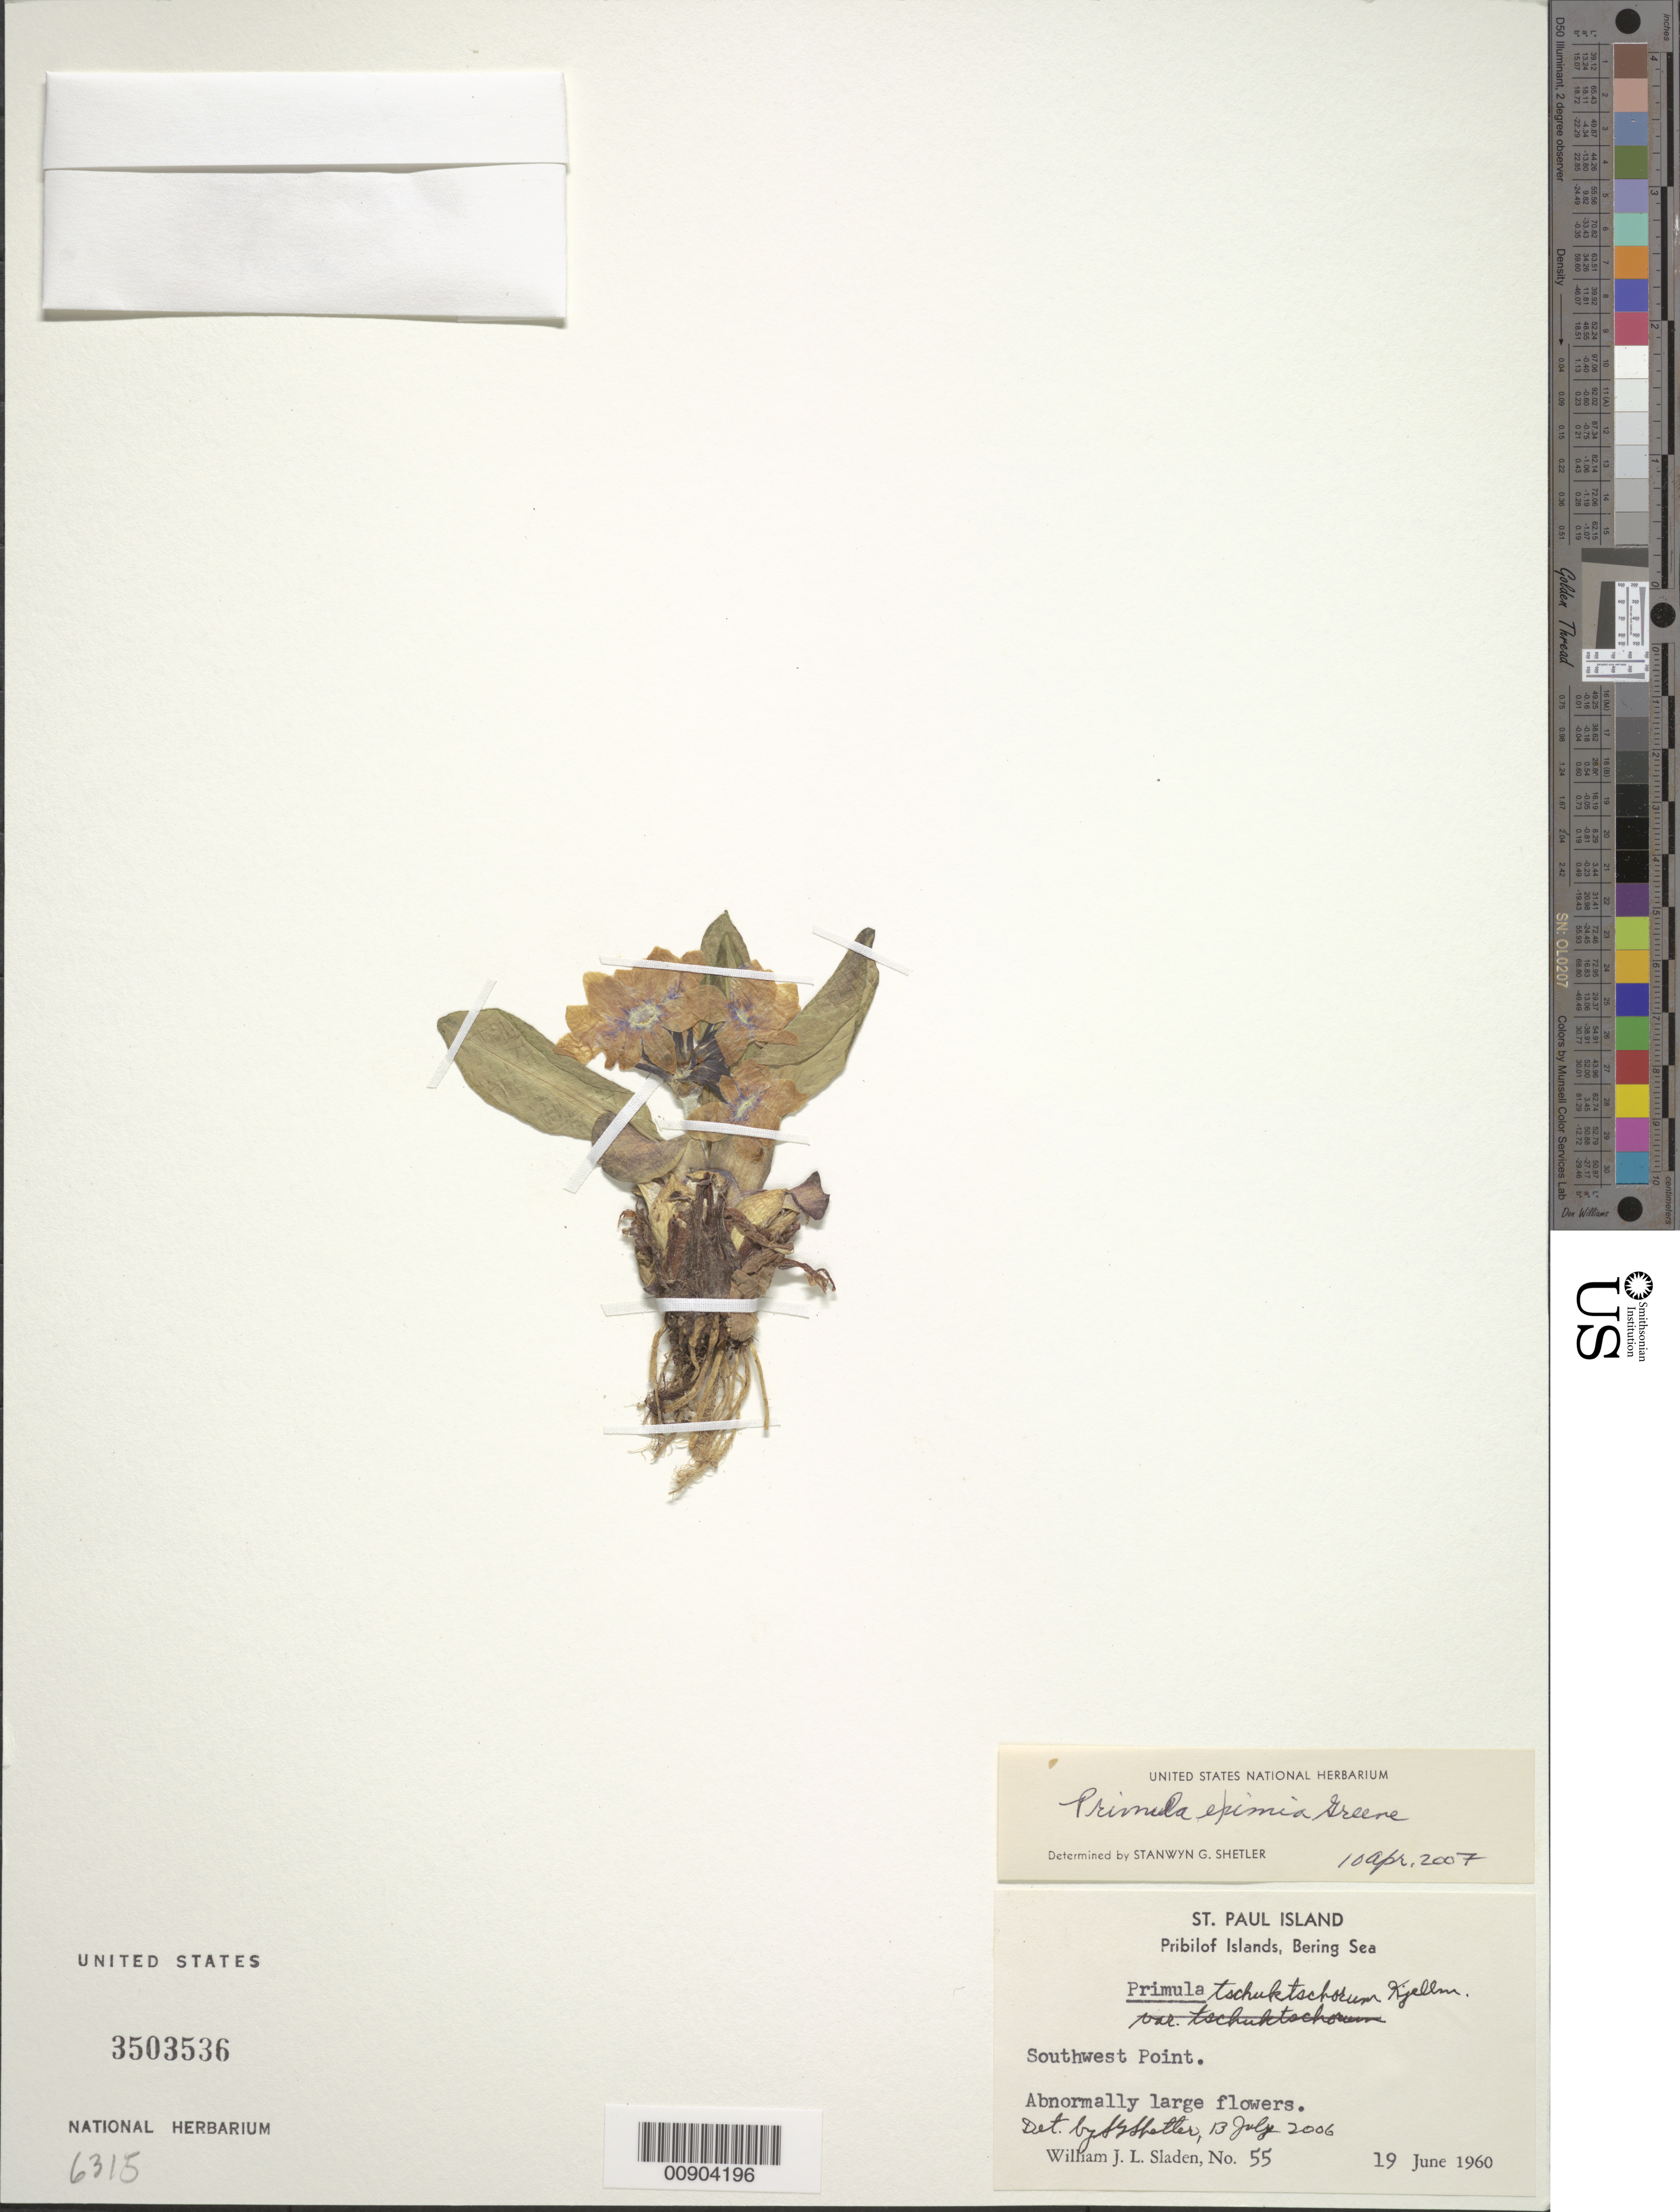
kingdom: Plantae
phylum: Tracheophyta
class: Magnoliopsida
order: Ericales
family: Primulaceae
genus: Primula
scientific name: Primula eximia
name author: Greene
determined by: Shetler, Stanwyn G., (US), NMNH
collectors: W. Sladen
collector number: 55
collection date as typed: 19 Jun 1960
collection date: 1960-06-19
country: United States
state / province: Alaska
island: St. Paul Island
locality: Southwest Point., Bering Sea, Pribilof Islands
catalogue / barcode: US 3503536